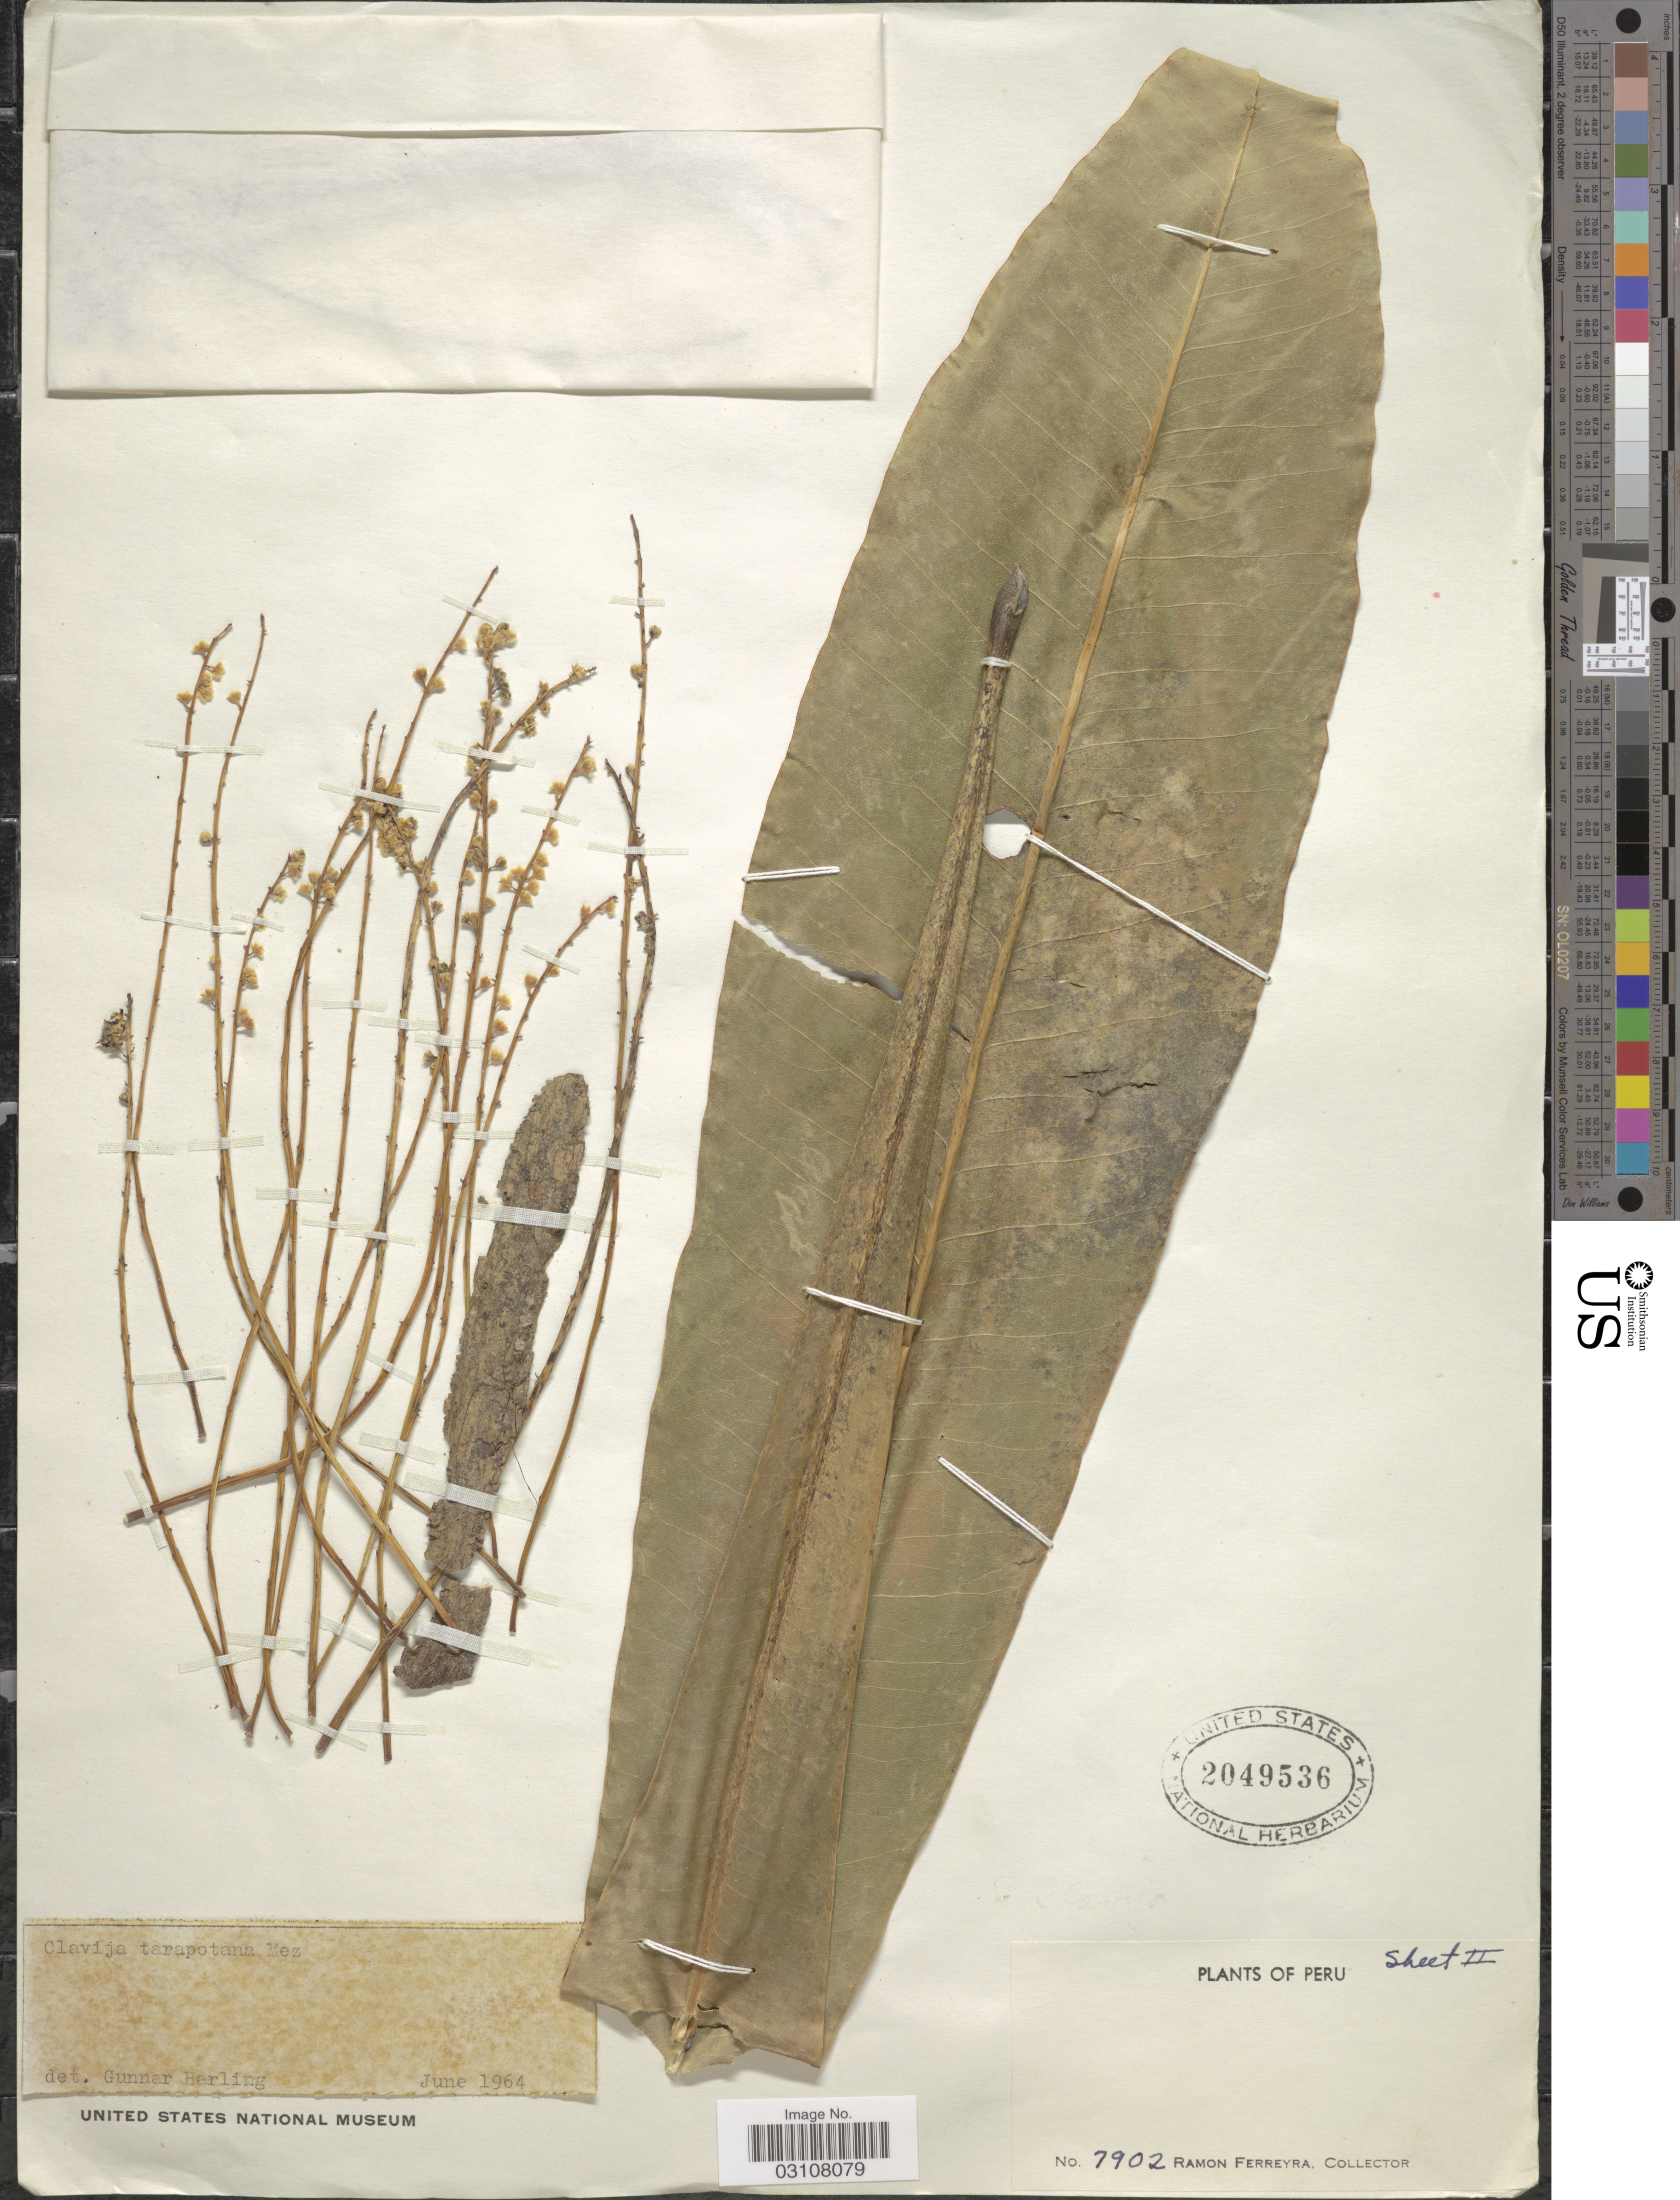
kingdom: Plantae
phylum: Tracheophyta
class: Magnoliopsida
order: Ericales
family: Primulaceae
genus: Clavija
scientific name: Clavija tarapotana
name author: Mez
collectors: R. A. Ferreyra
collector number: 7902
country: Peru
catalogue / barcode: US 2049536